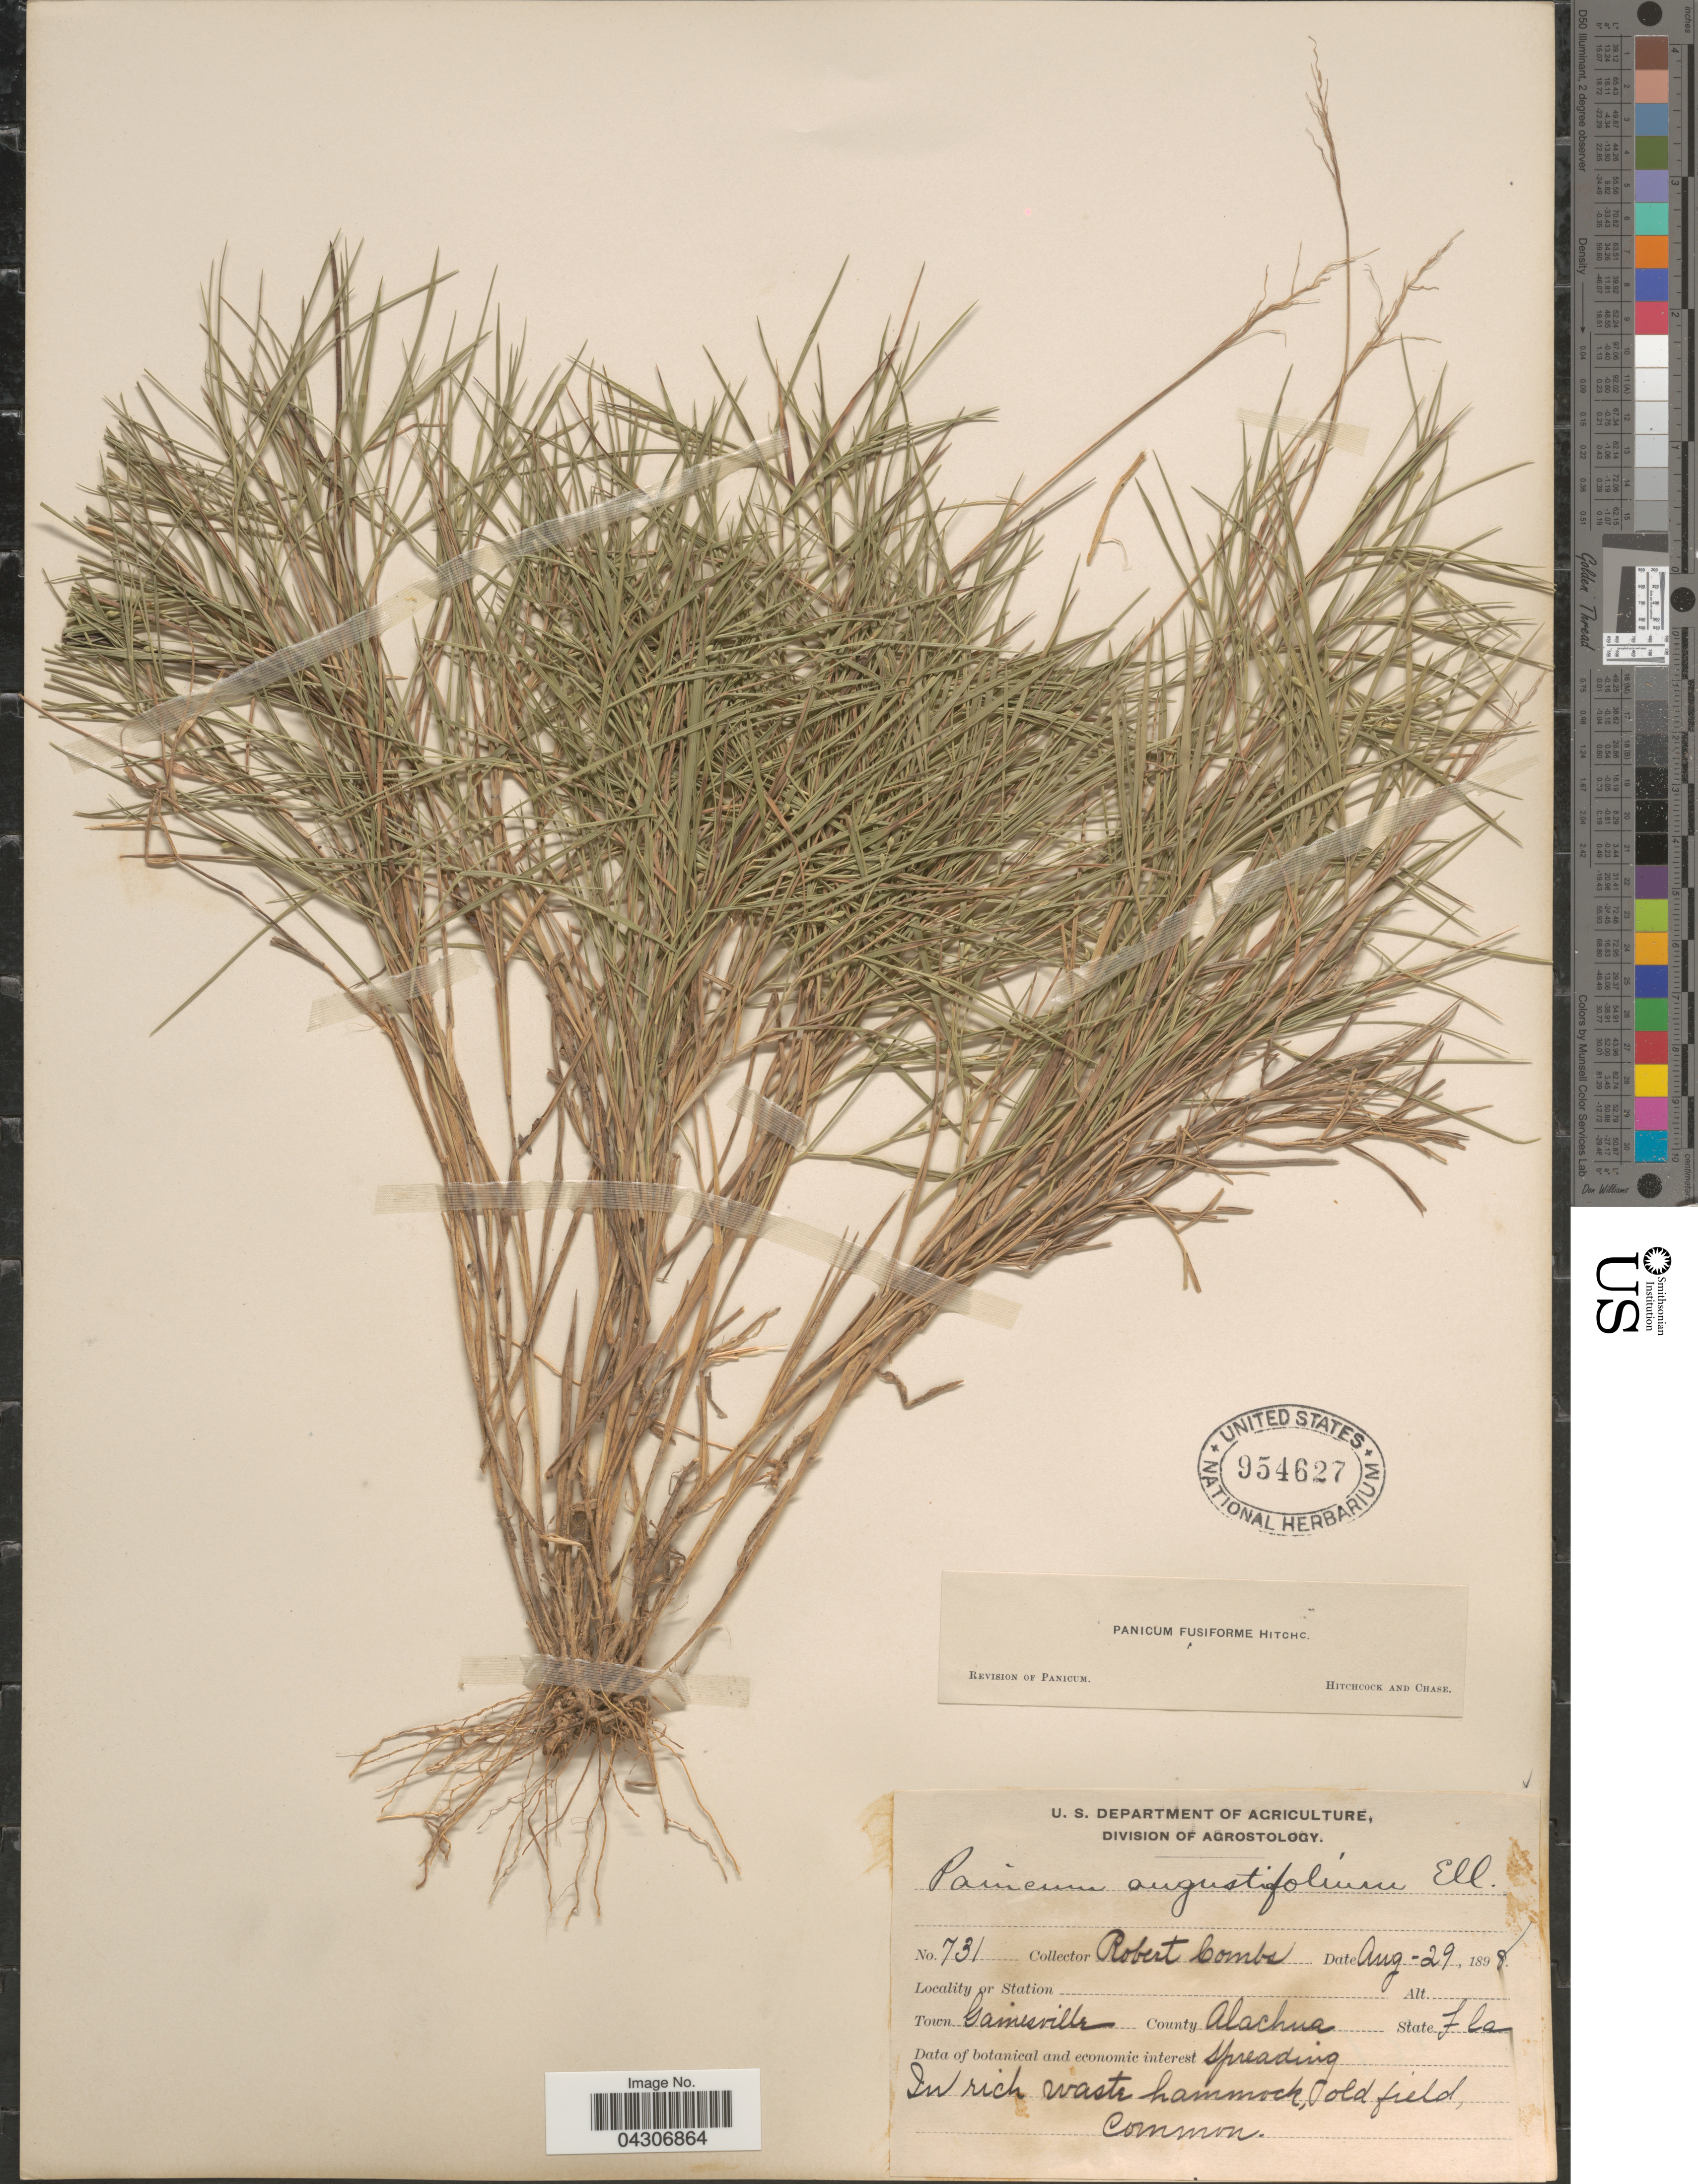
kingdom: Plantae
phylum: Tracheophyta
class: Liliopsida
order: Poales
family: Poaceae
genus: Dichanthelium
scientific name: Dichanthelium aciculare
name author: (Desv. ex Poir.) Gould & C.A. Clark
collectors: R. Combs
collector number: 731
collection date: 1898-08-29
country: United States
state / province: Florida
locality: Town Gainesville. County Alachua.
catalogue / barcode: US 954627